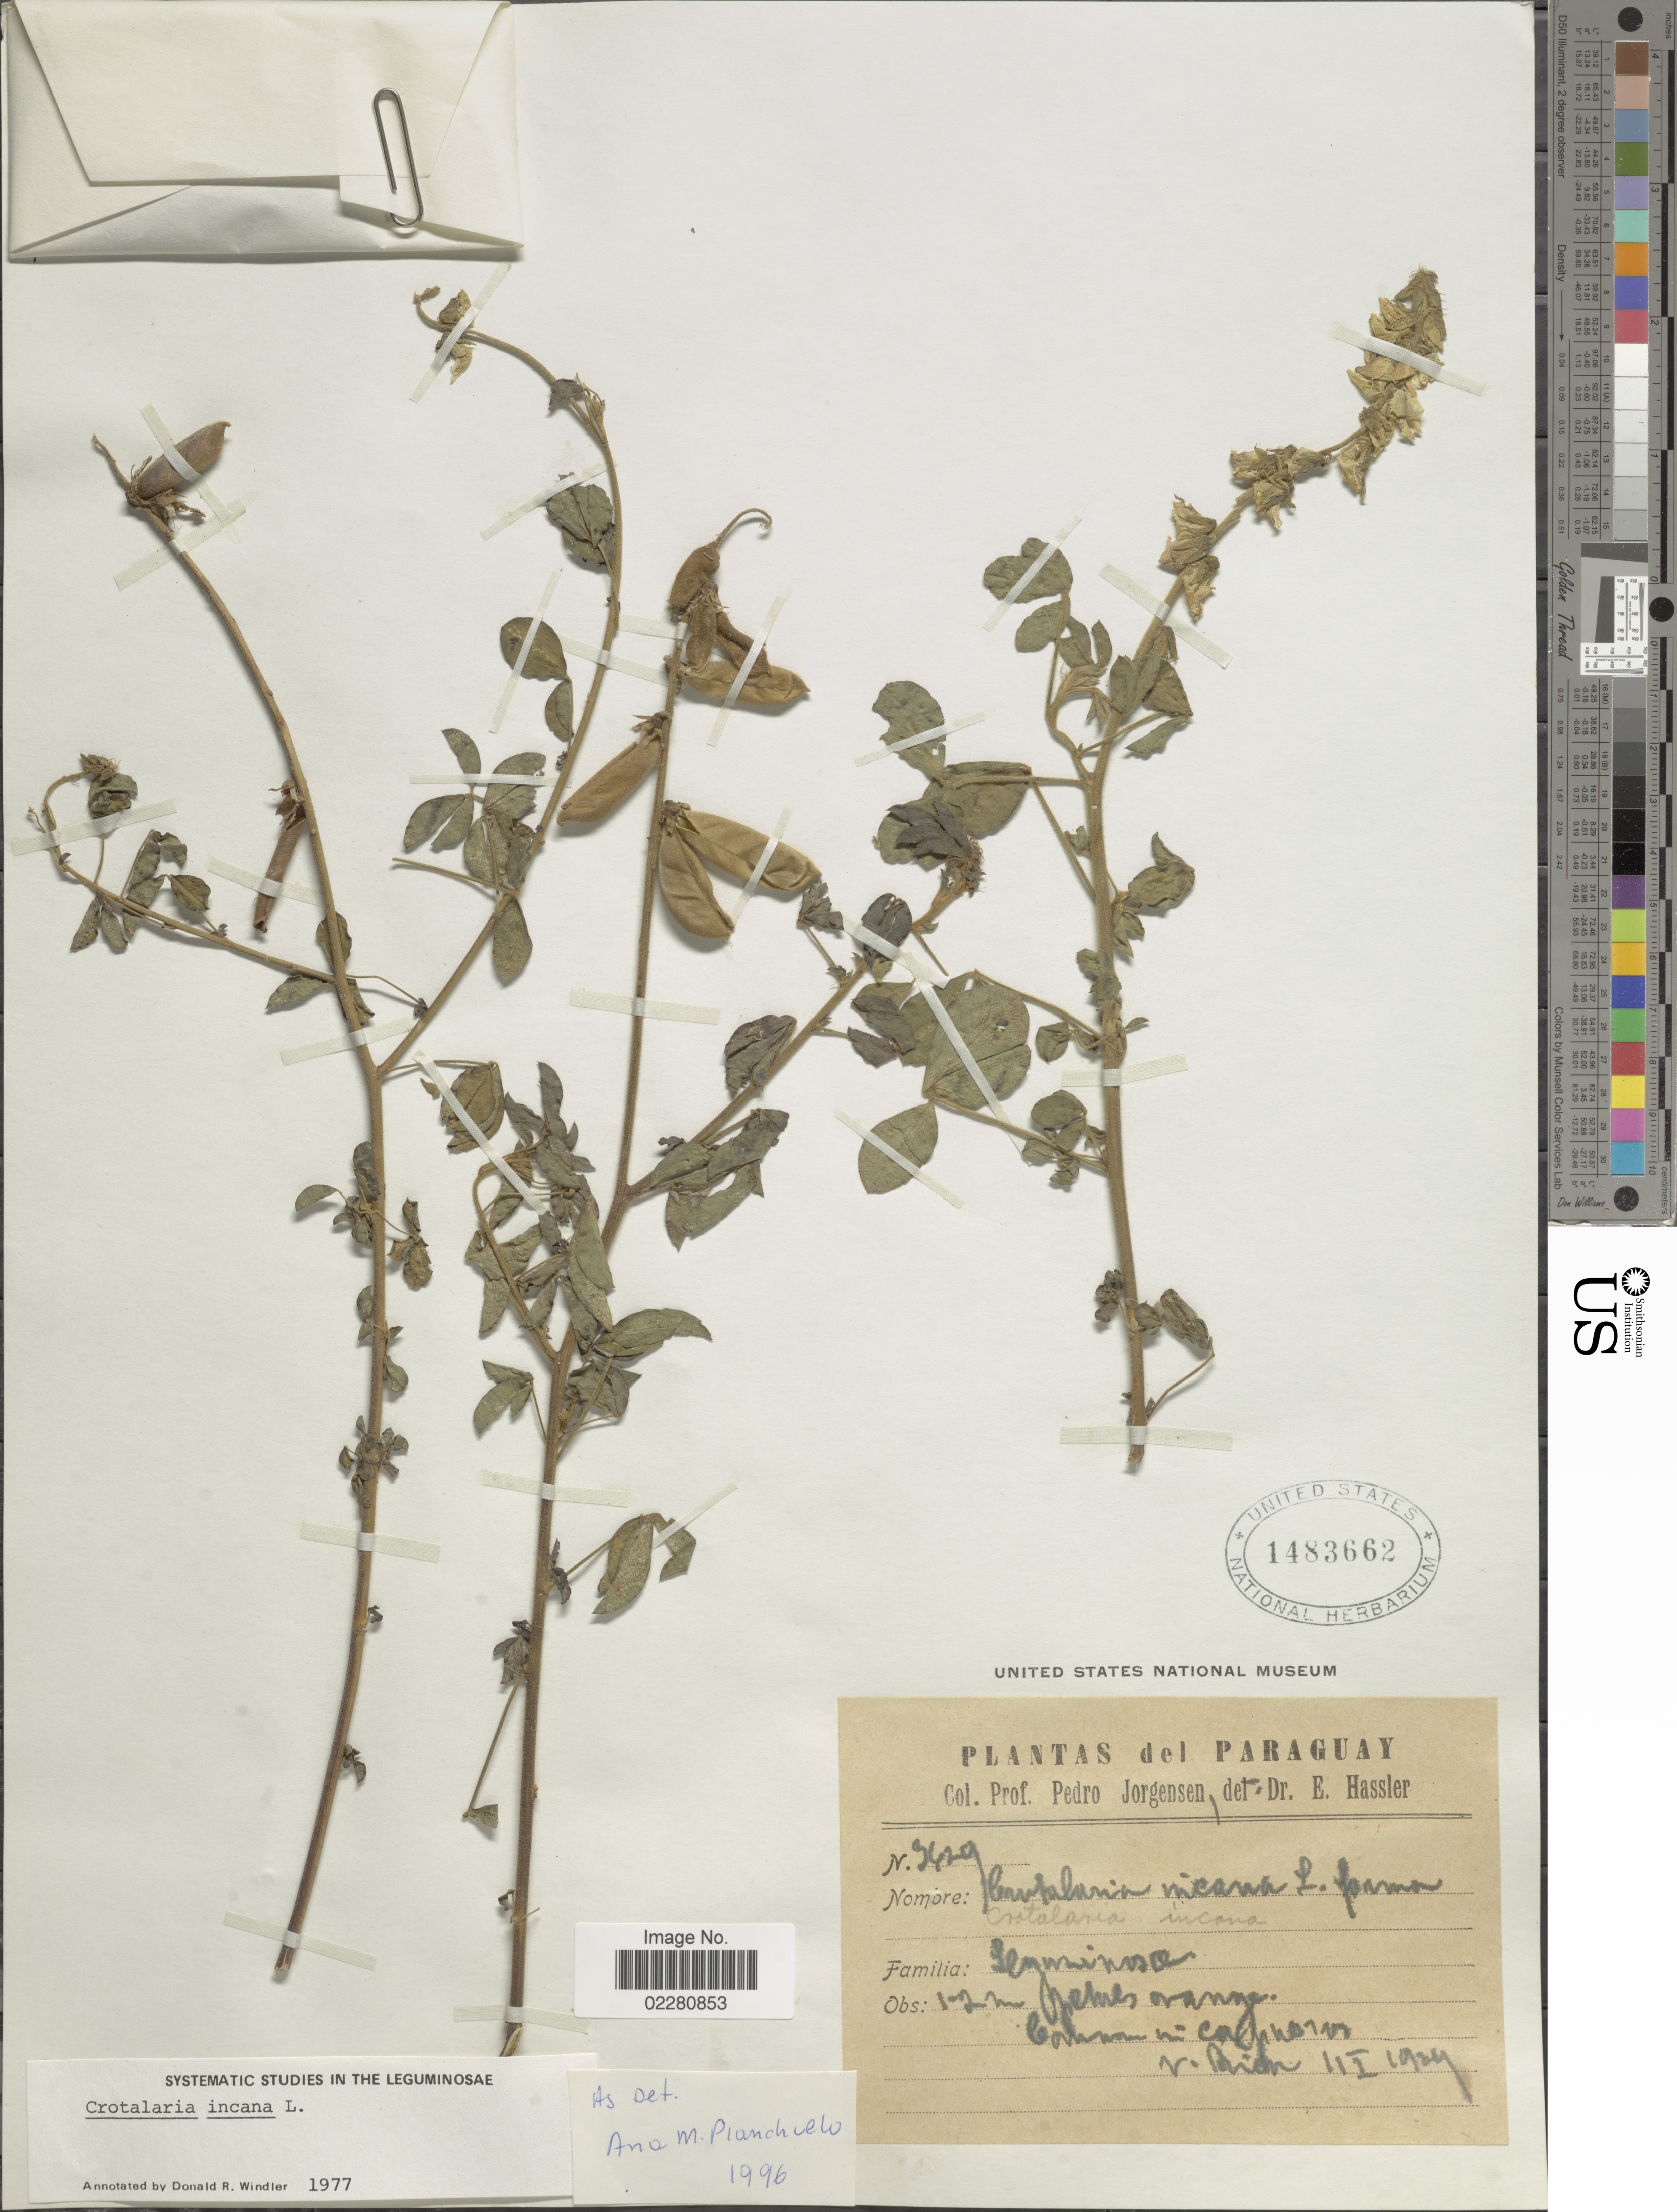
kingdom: Plantae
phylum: Tracheophyta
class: Magnoliopsida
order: Fabales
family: Fabaceae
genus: Crotalaria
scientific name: Crotalaria incana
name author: L.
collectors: P. Jörgensen & E. Hassler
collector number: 3429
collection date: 1939-01-11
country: Paraguay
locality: V. Rica.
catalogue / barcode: US 1483662